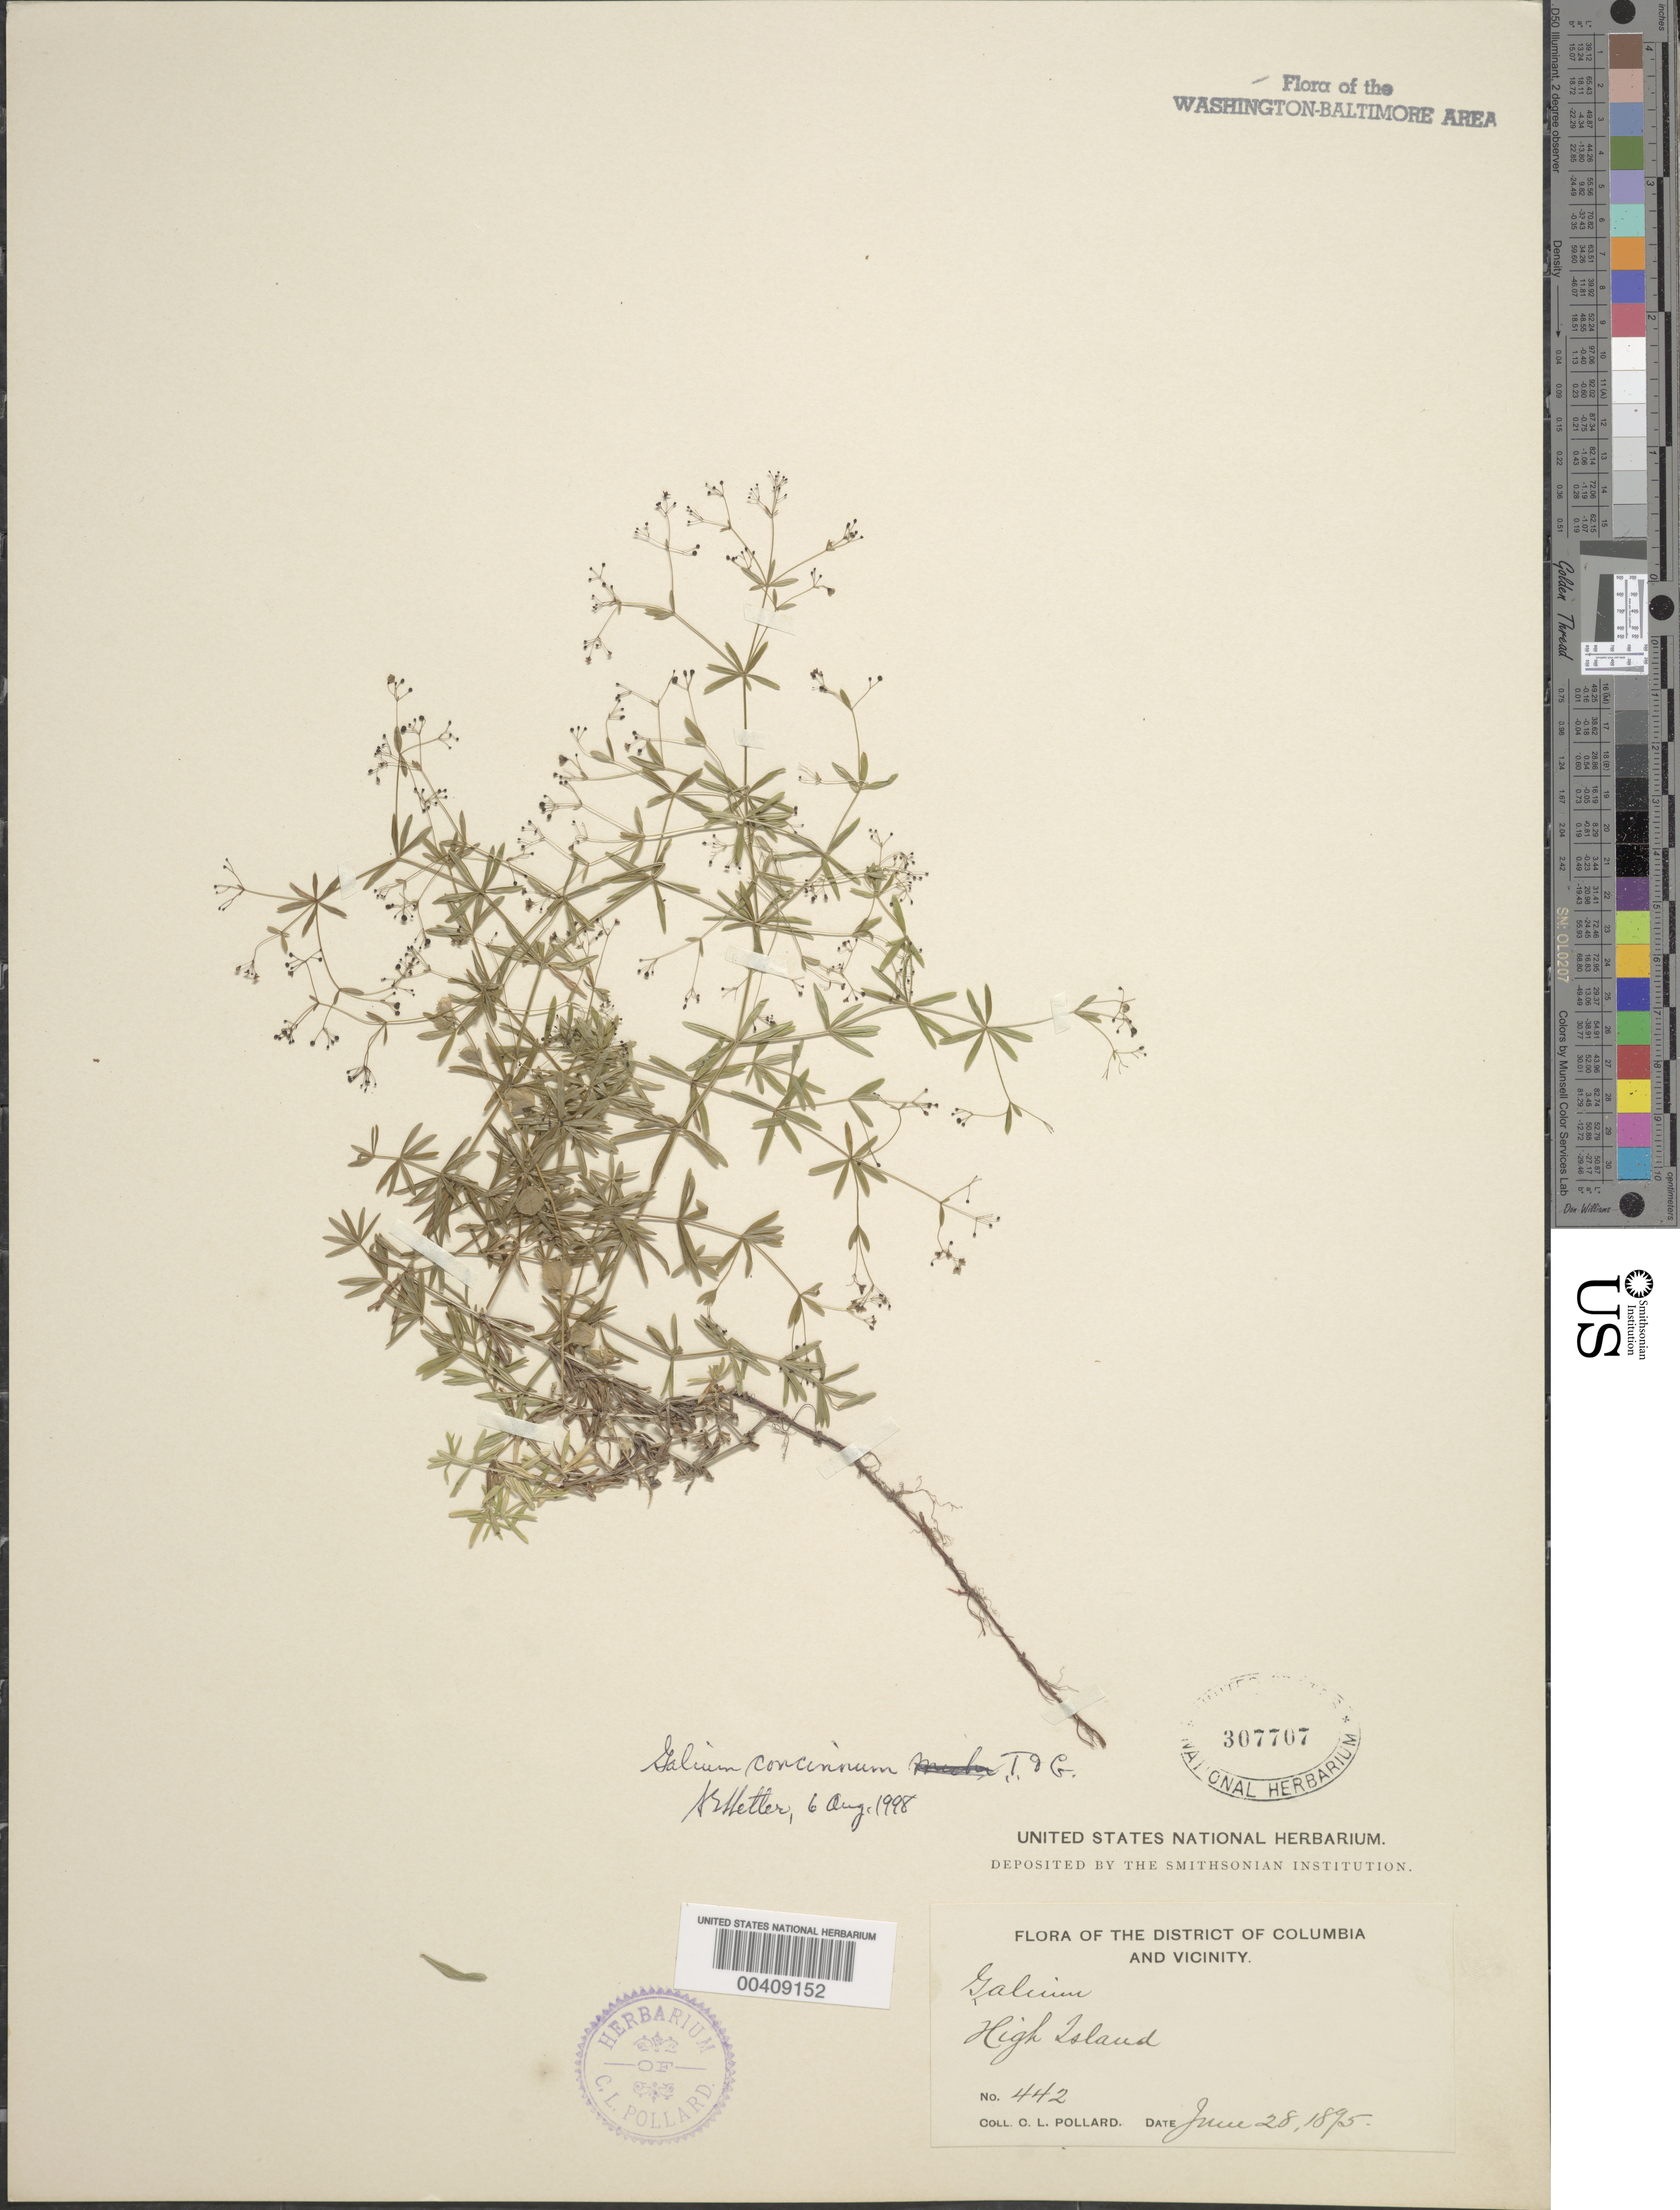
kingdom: Plantae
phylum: Tracheophyta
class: Magnoliopsida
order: Gentianales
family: Rubiaceae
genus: Galium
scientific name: Galium concinnum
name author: Torr. & A. Gray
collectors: C. L. Pollard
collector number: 442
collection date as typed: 28 Jun 1895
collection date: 1895-06-28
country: United States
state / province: Maryland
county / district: Montgomery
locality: High Island C. & O. Canal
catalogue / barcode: US 307707